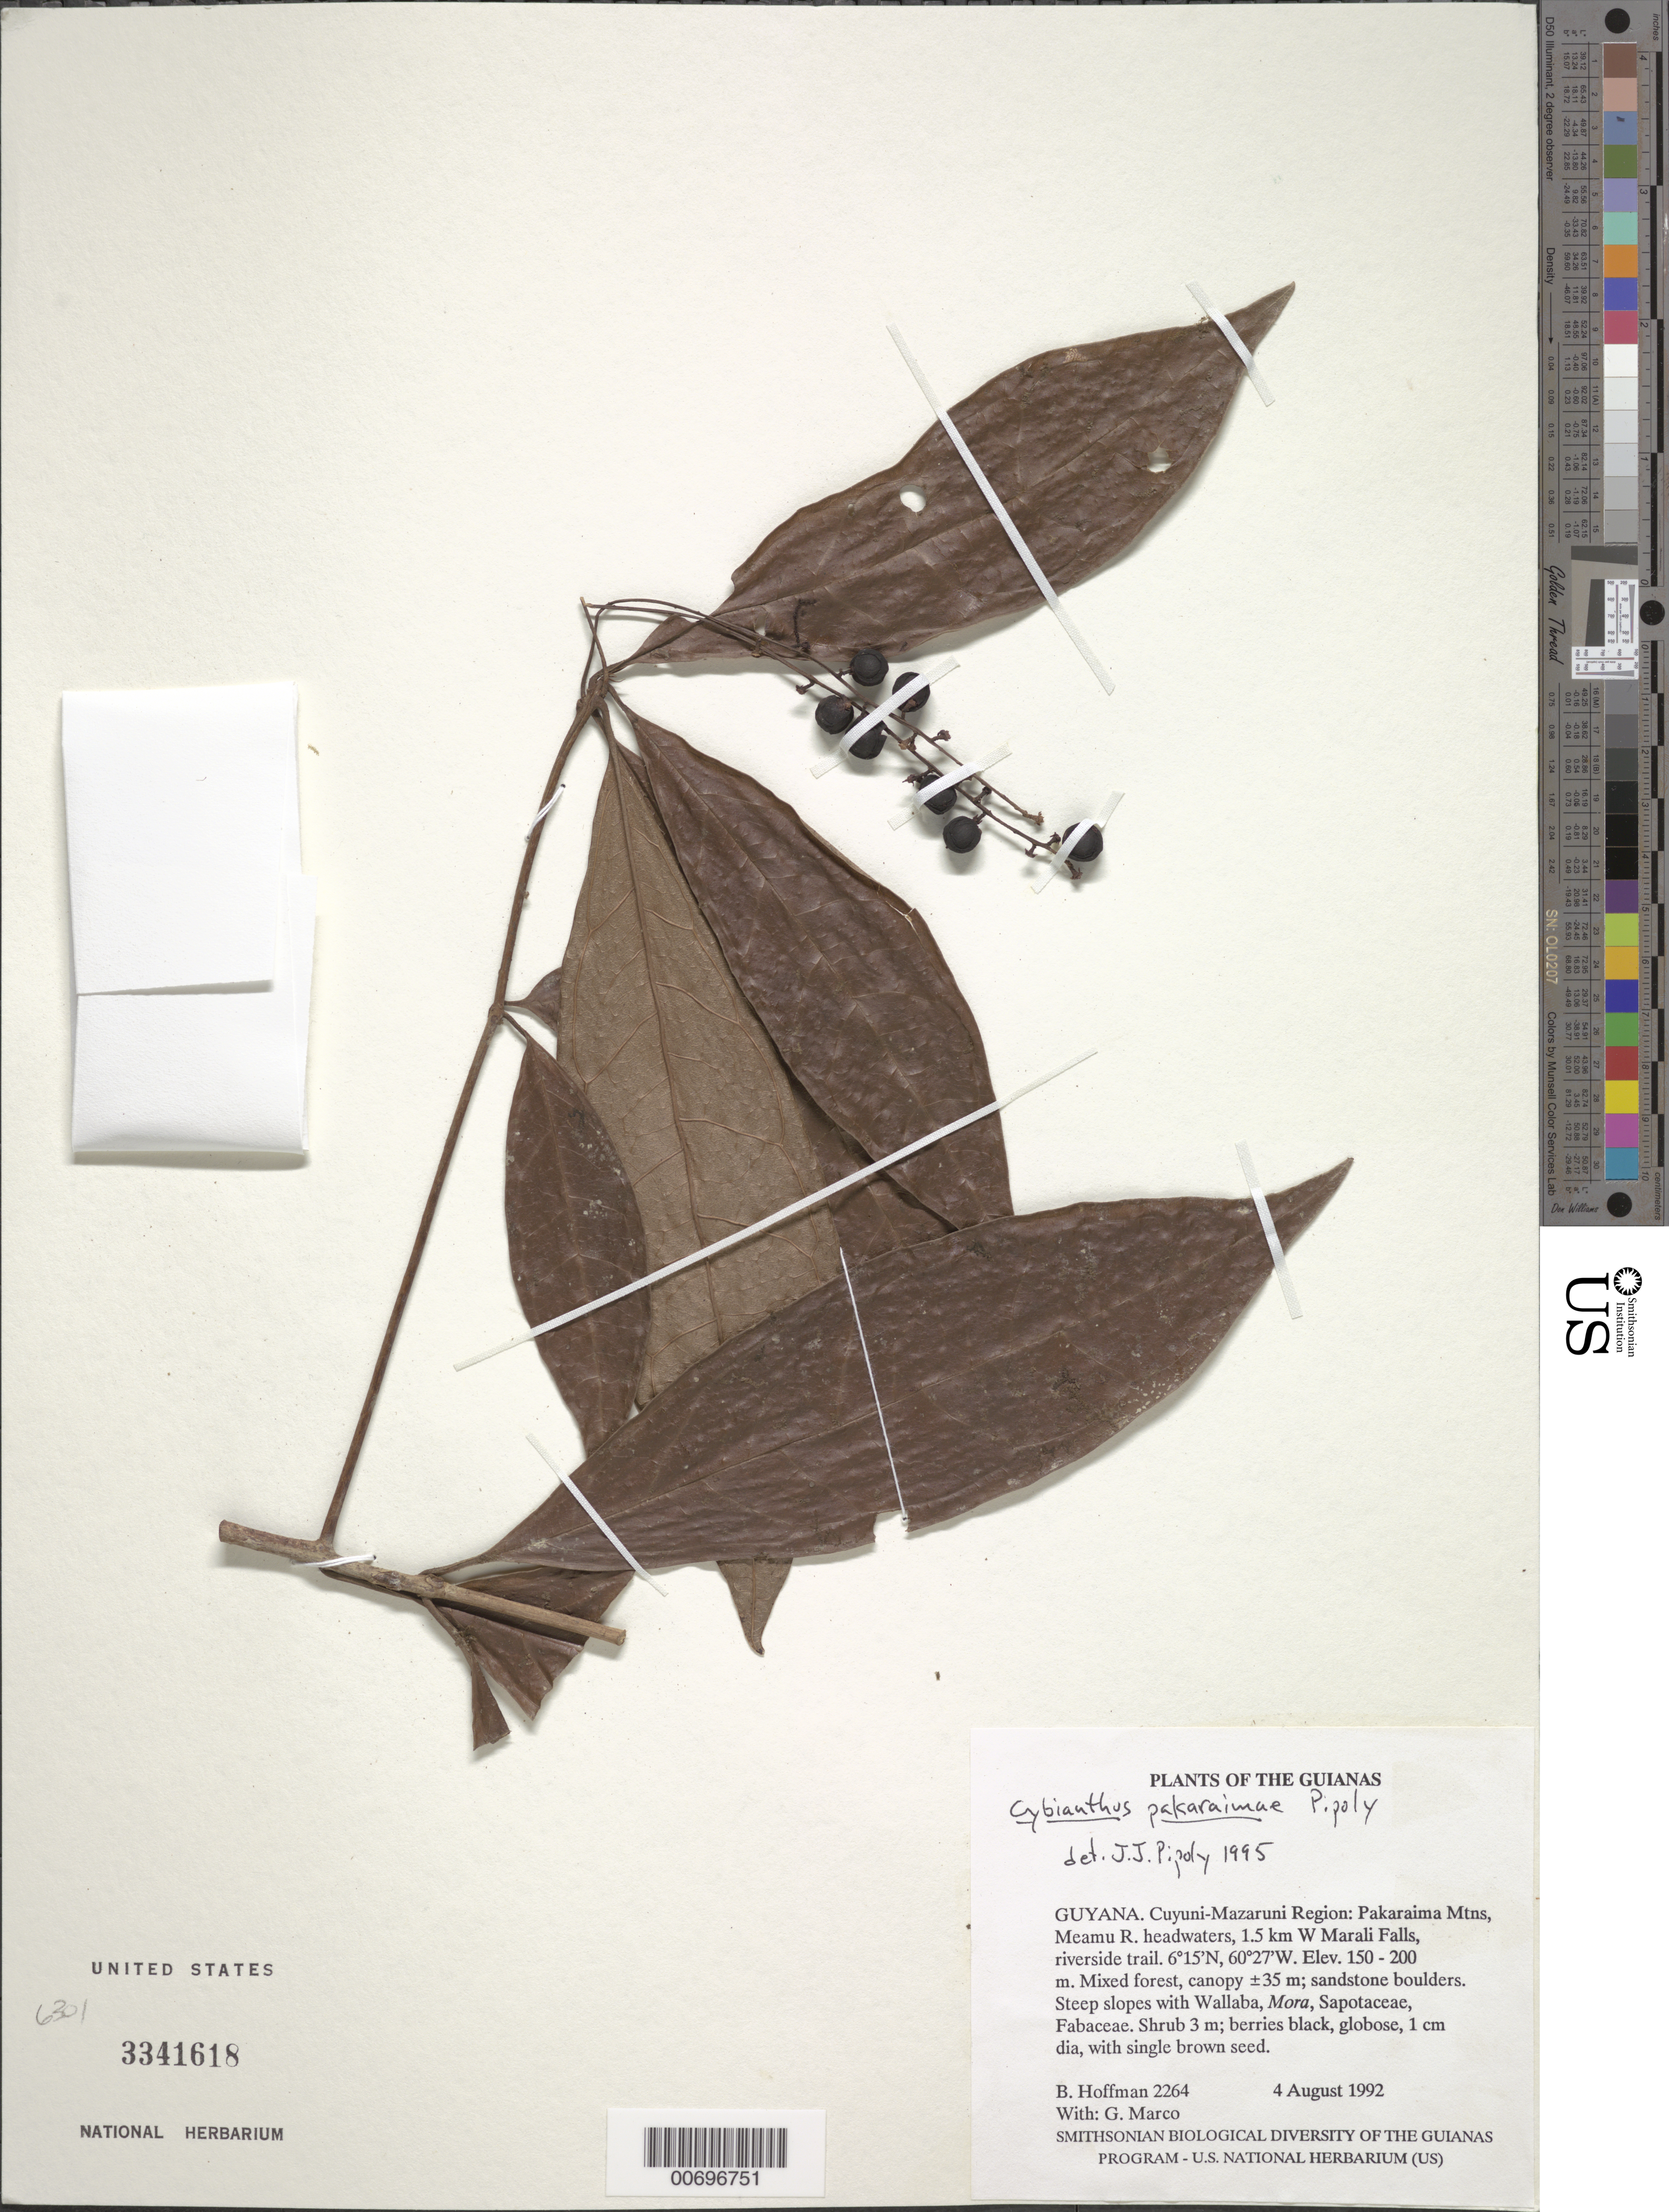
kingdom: Plantae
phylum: Tracheophyta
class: Magnoliopsida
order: Ericales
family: Primulaceae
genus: Cybianthus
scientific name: Cybianthus pakaraimae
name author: Pipoly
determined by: Pipoly, J. J., III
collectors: B. Hoffman & G. Marco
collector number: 2264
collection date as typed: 4 August 1992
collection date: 1992-08-04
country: Guyana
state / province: Cuyuni-Mazaruni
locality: Pakaraima Mountains, Meamu River headwaters, 1.5 km W of Marali Falls, riverside trail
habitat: Mixed forest, canopy ±35 m; sandstone boulders. Steep slopes with Wallaba, Mora, Sapotaceae, Fabaceae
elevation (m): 150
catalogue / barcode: US 3341618